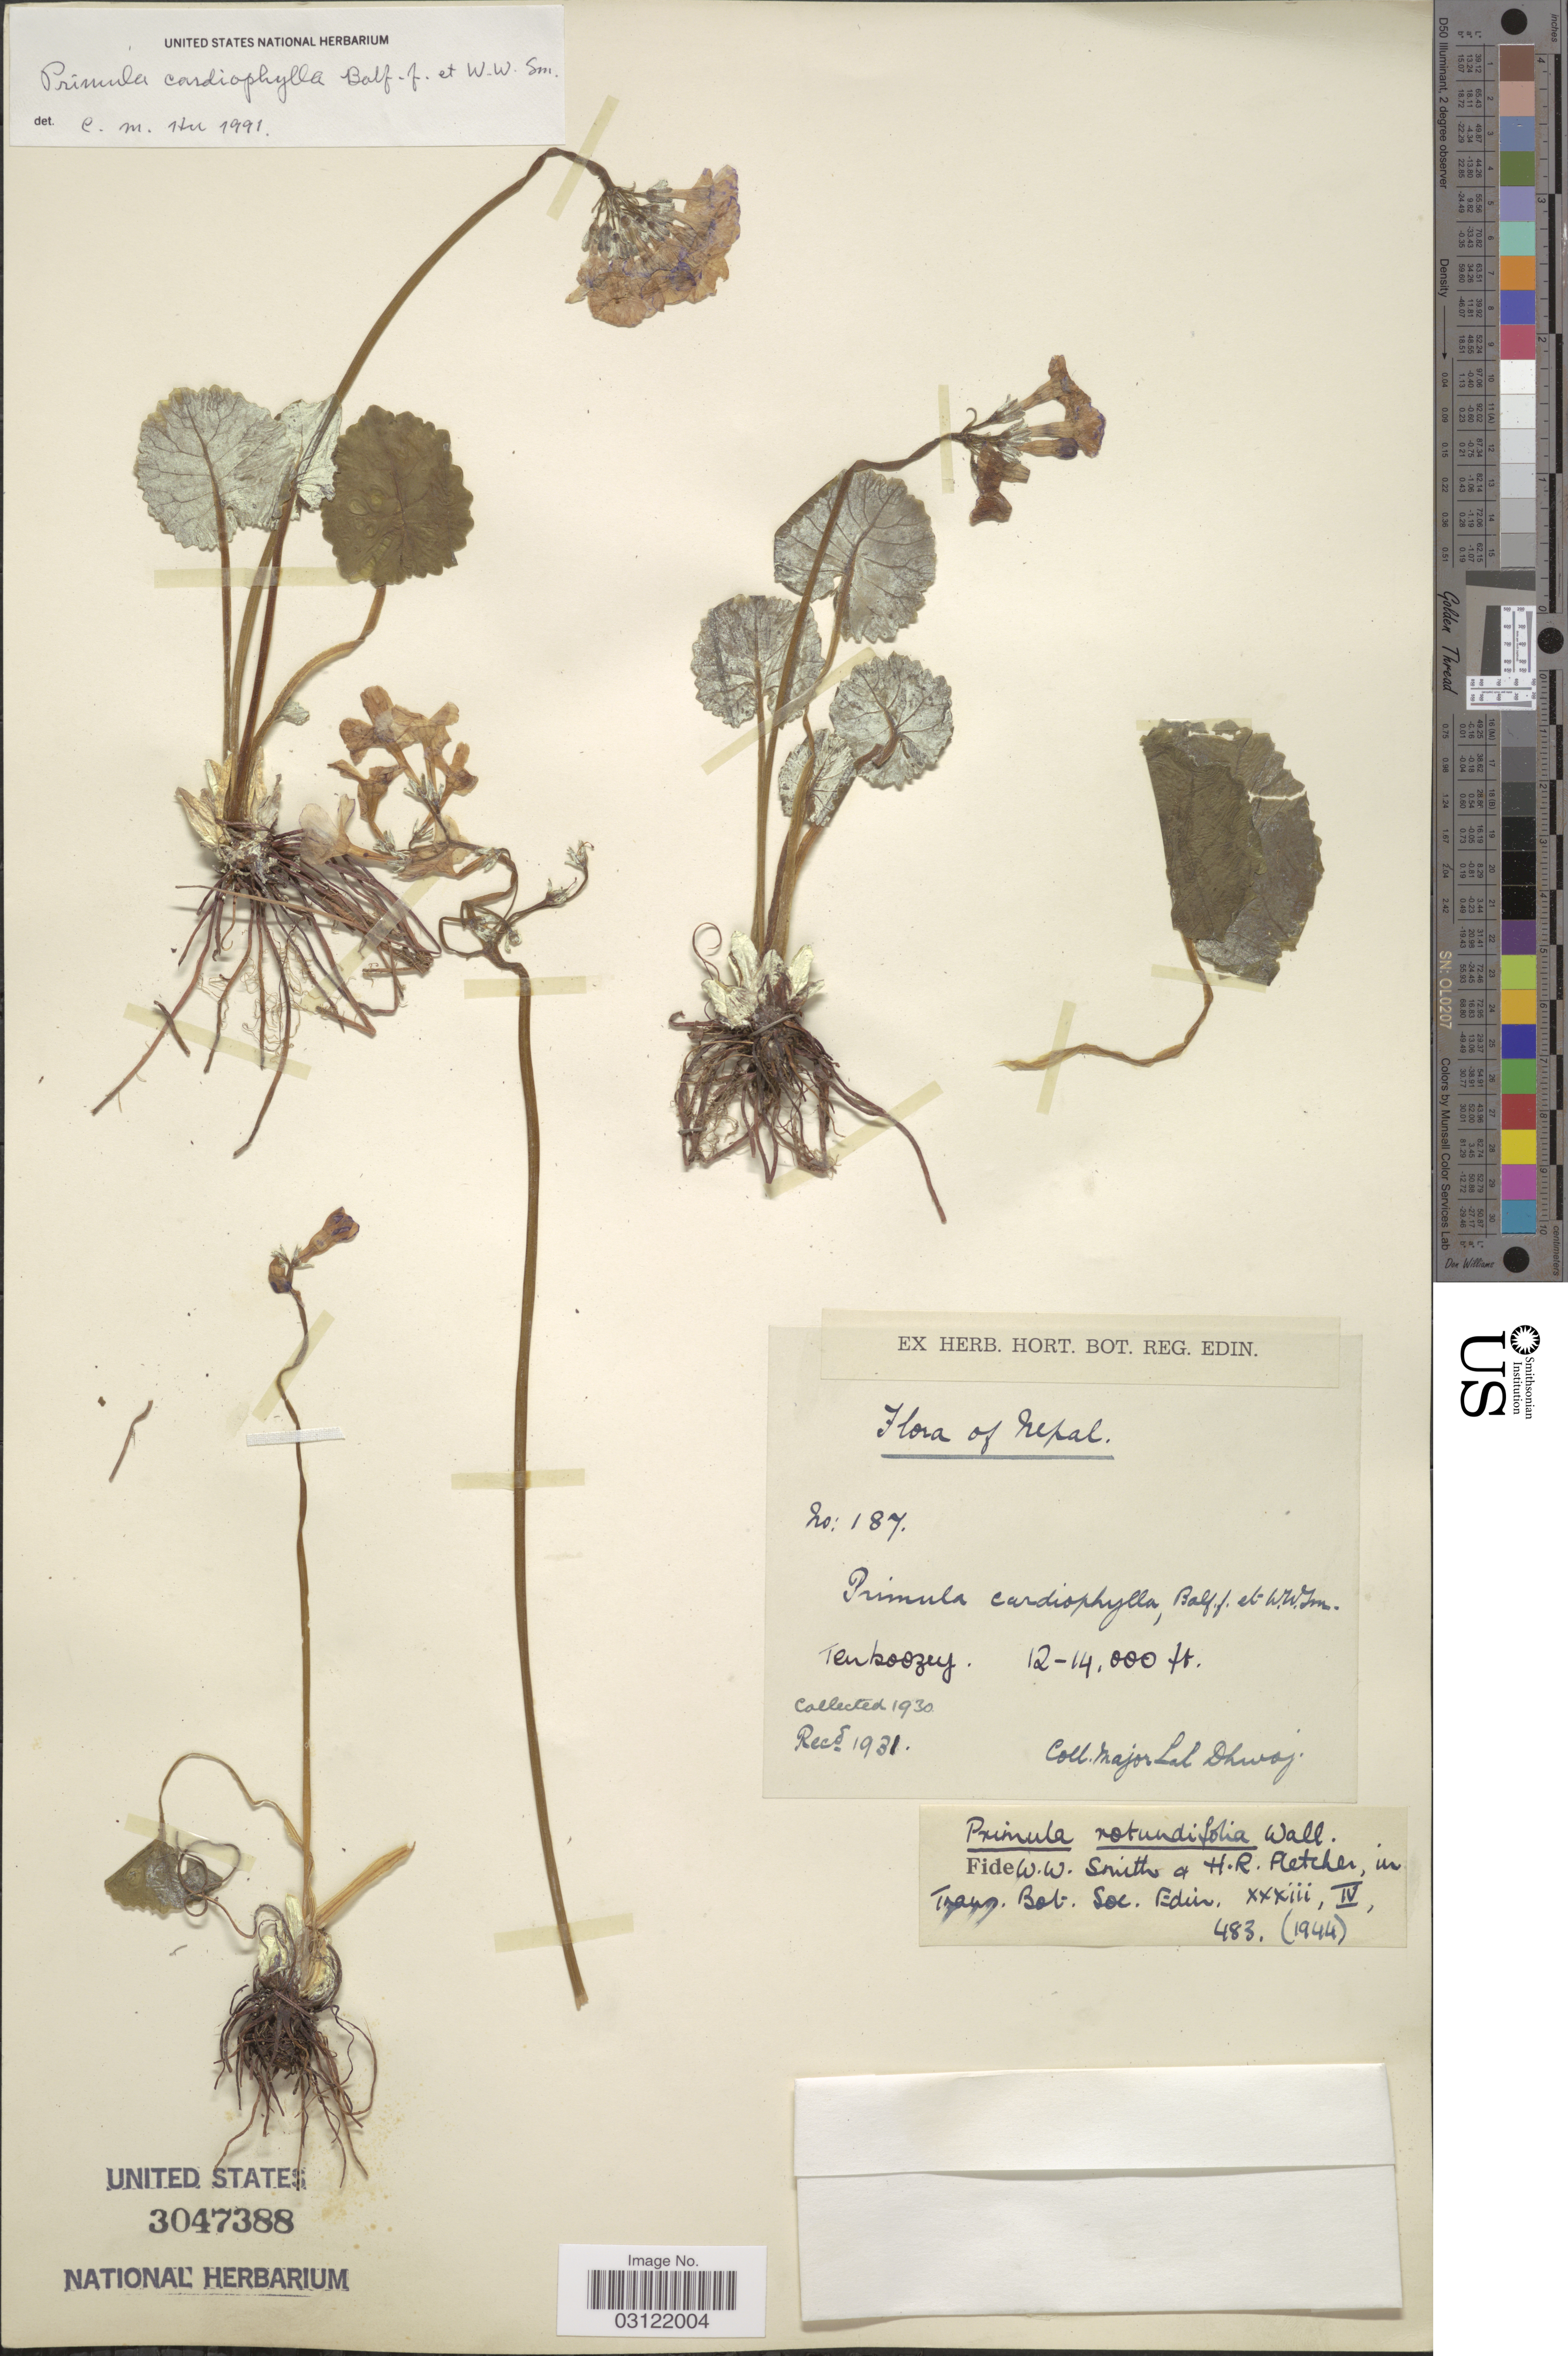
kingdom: Plantae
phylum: Tracheophyta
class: Magnoliopsida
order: Ericales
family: Primulaceae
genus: Primula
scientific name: Primula rotundifolia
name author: Wall.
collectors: Lal Dhwoj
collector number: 187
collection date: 1930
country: Nepal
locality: Tenboozey.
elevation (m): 3658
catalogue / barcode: US 3047388